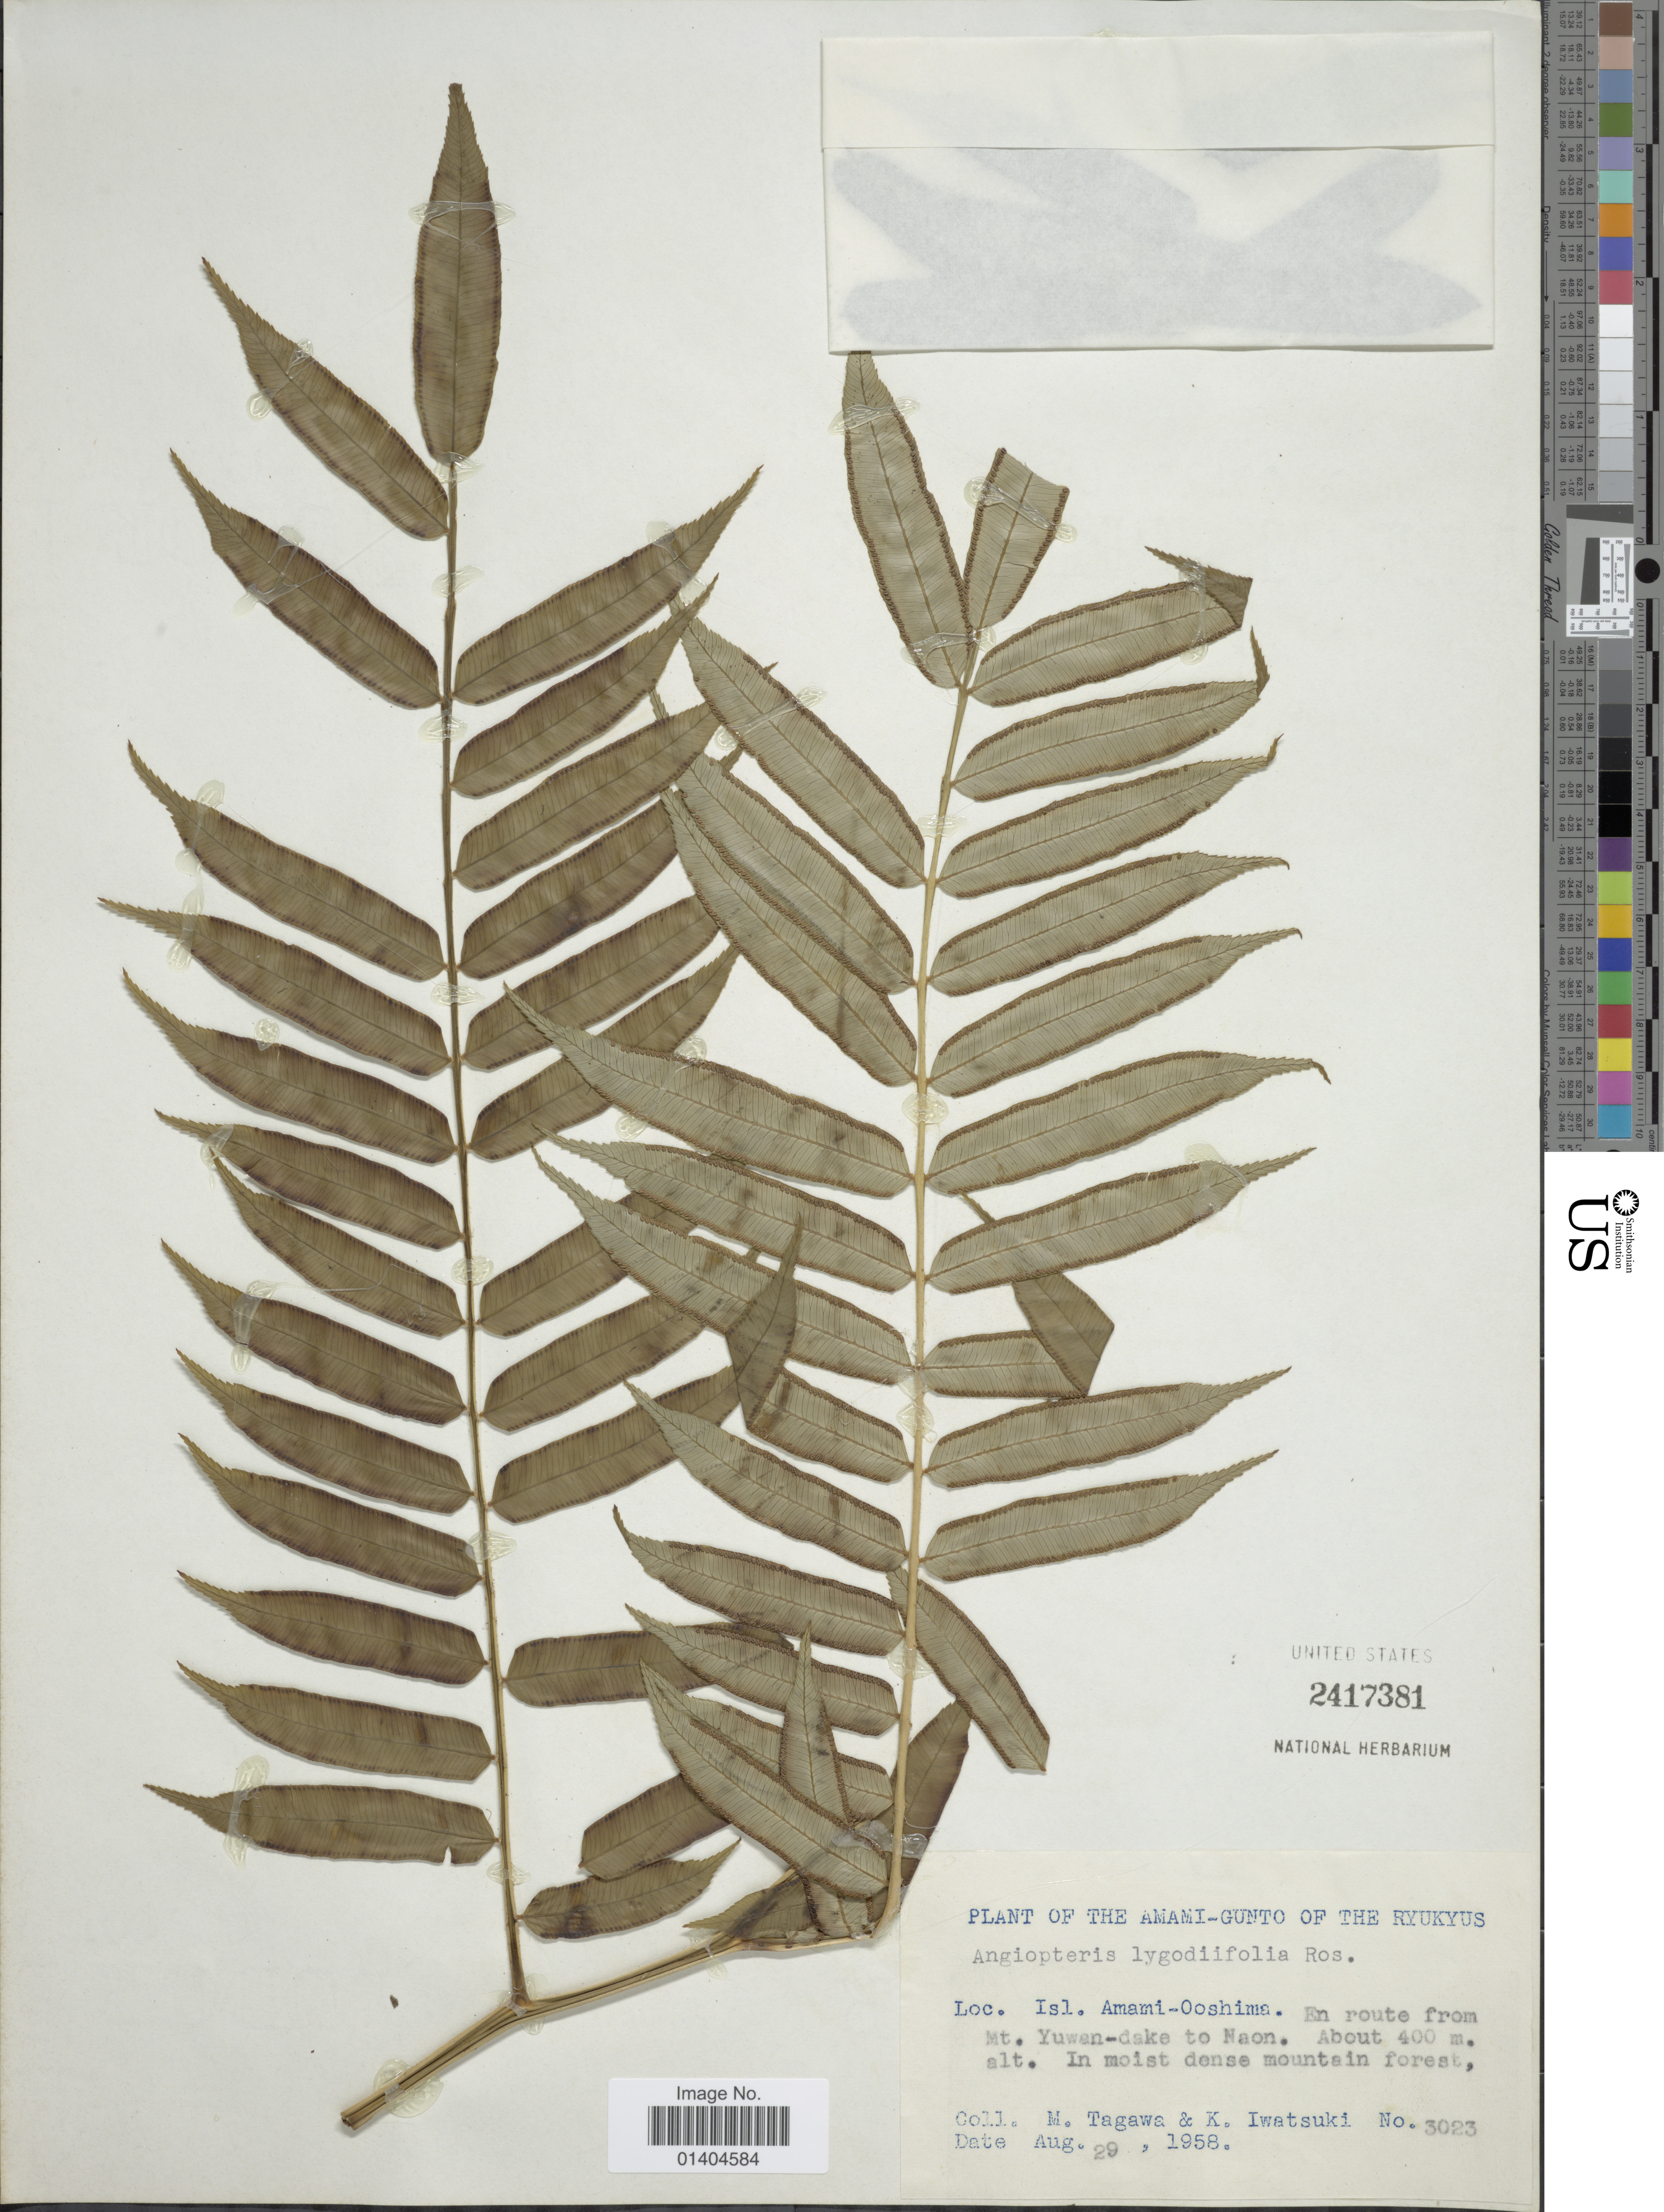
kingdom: Plantae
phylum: Tracheophyta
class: Polypodiopsida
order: Marattiales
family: Marattiaceae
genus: Angiopteris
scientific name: Angiopteris lygodiifolia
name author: Rosenst.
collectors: M. Tagawa & K. Iwatsuki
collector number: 3023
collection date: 1958-08-29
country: Japan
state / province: Okinawa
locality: The Amami-Gunto of the Ryukyus. Isl. Amami-Ooshima. En route from Mt. Yuwen-dake to Naon.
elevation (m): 400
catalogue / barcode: US 2417381